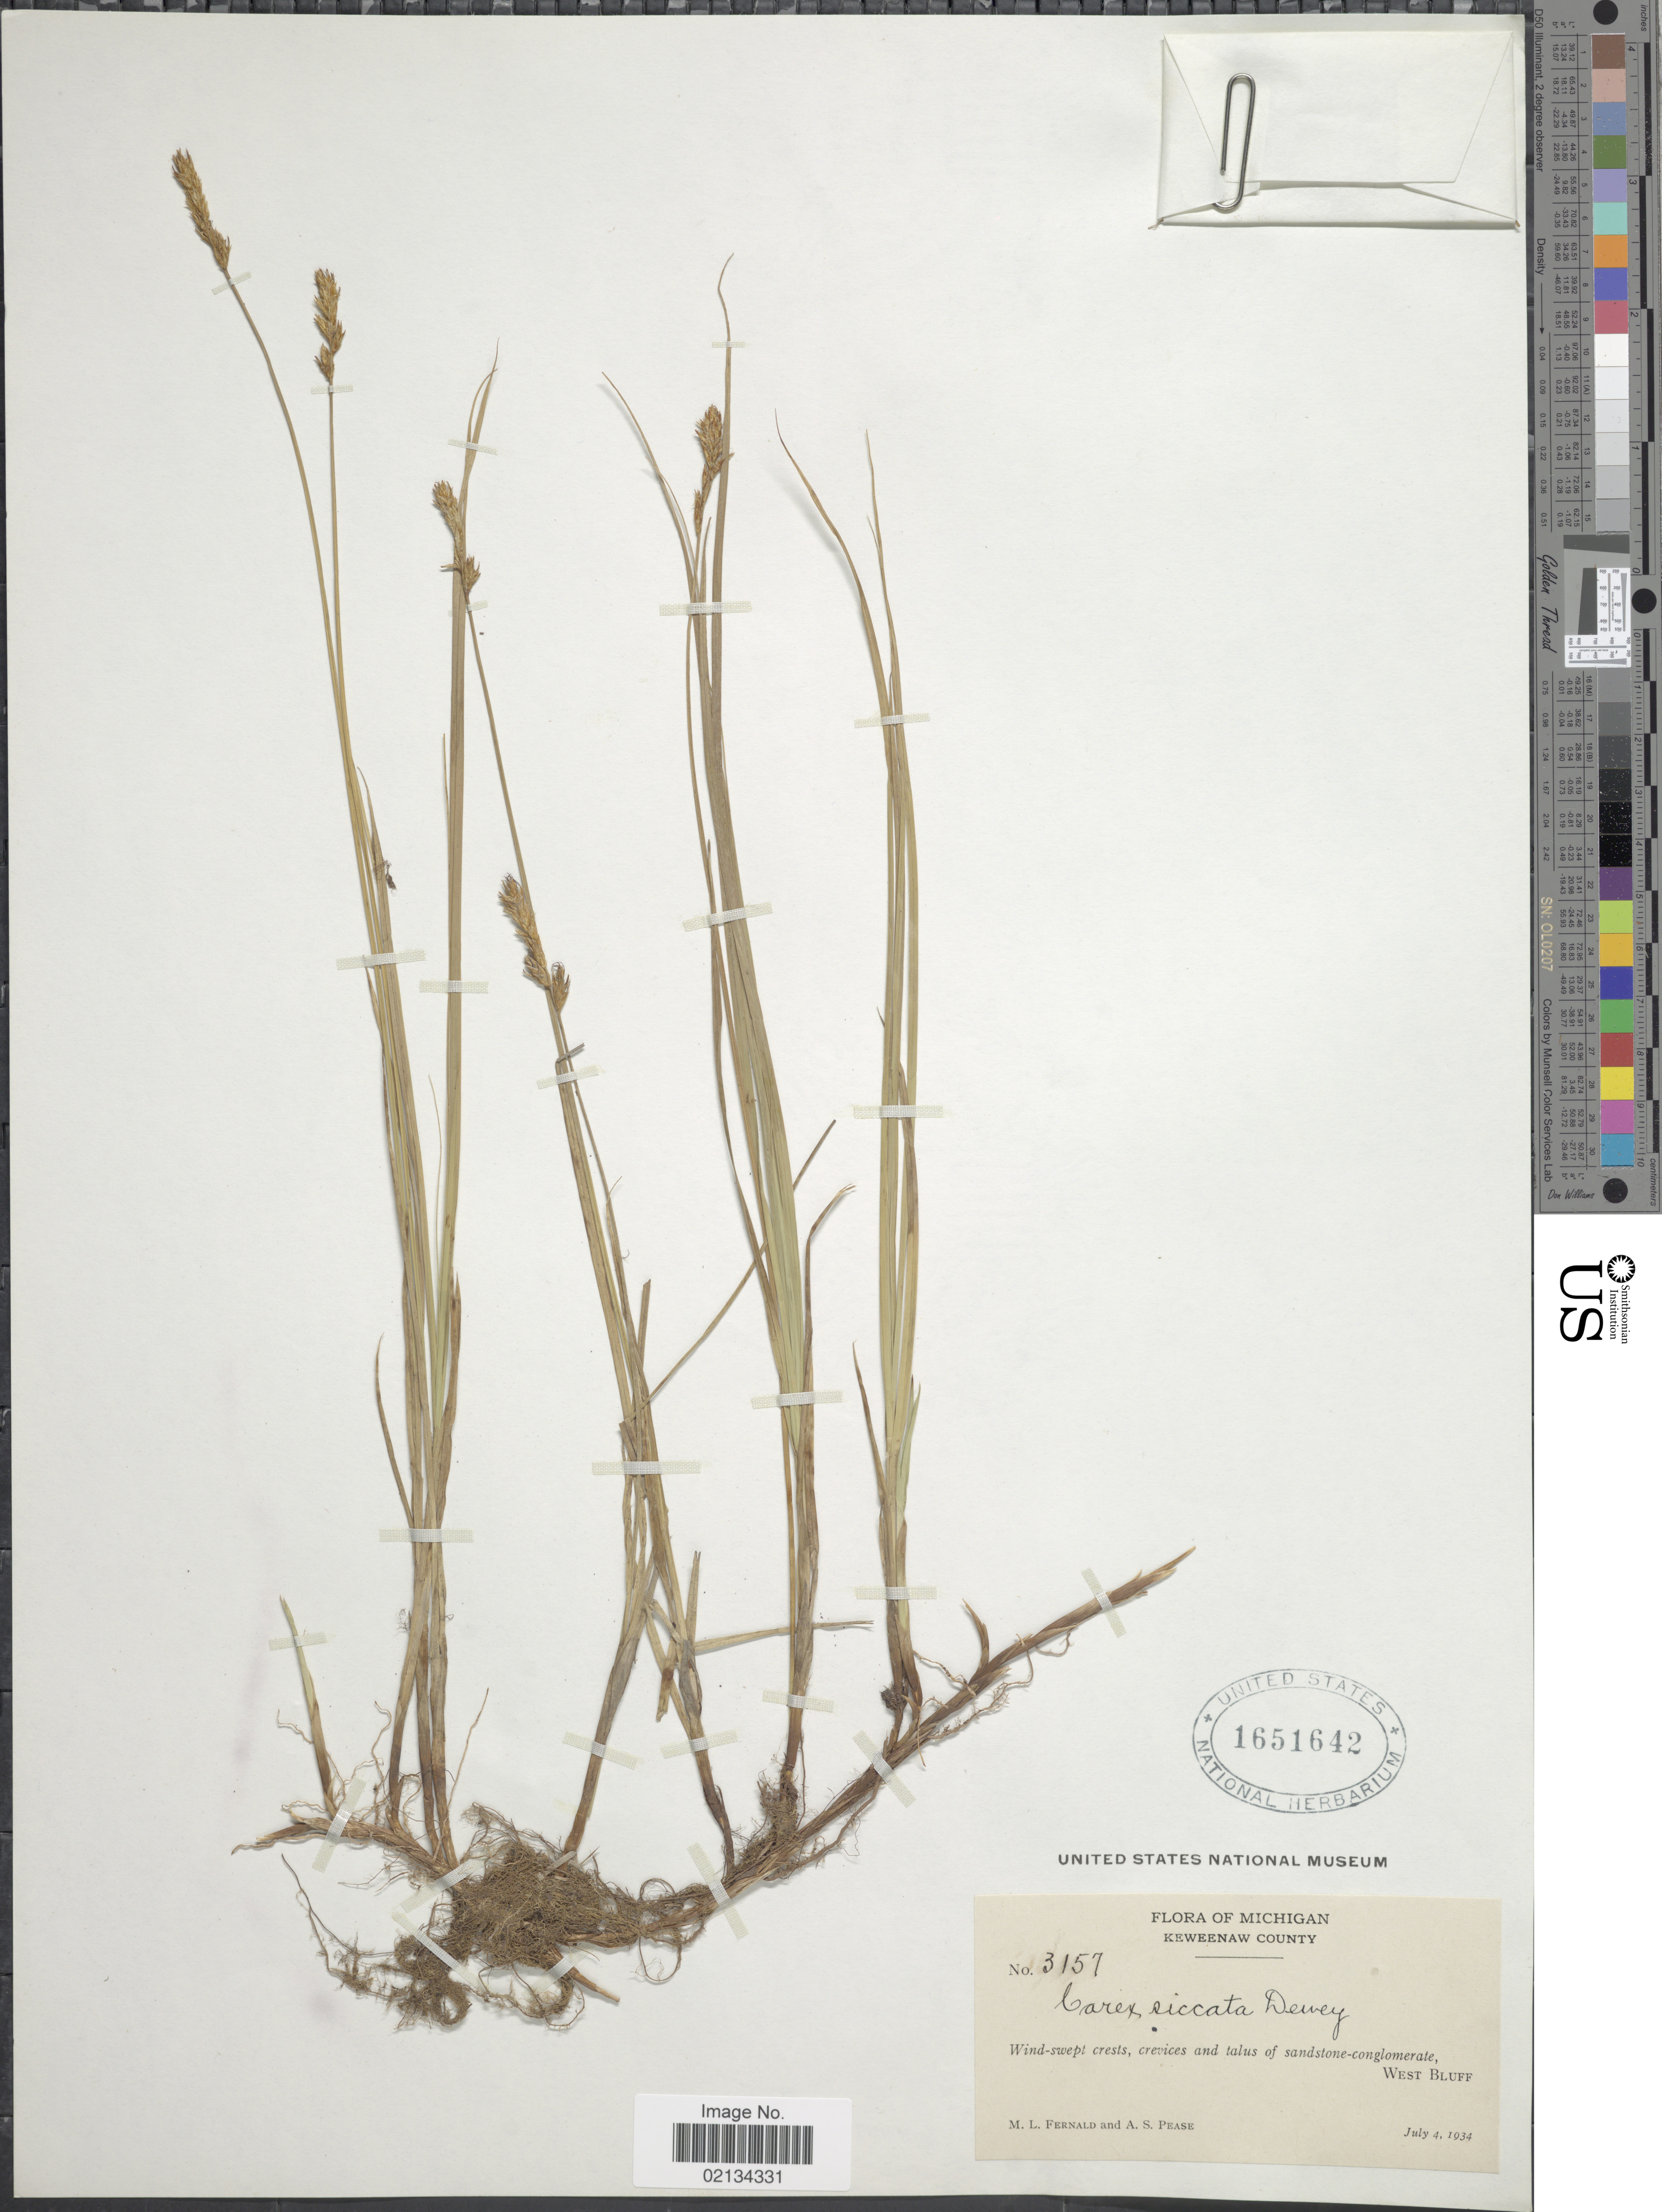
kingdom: Plantae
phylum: Tracheophyta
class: Liliopsida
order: Poales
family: Cyperaceae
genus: Carex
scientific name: Carex siccata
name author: Dewey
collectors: M. L. Fernald & A. S. Pease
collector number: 3157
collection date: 1934-07-04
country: United States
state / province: Michigan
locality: Keweenaw County, West Bluff.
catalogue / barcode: US 1651642